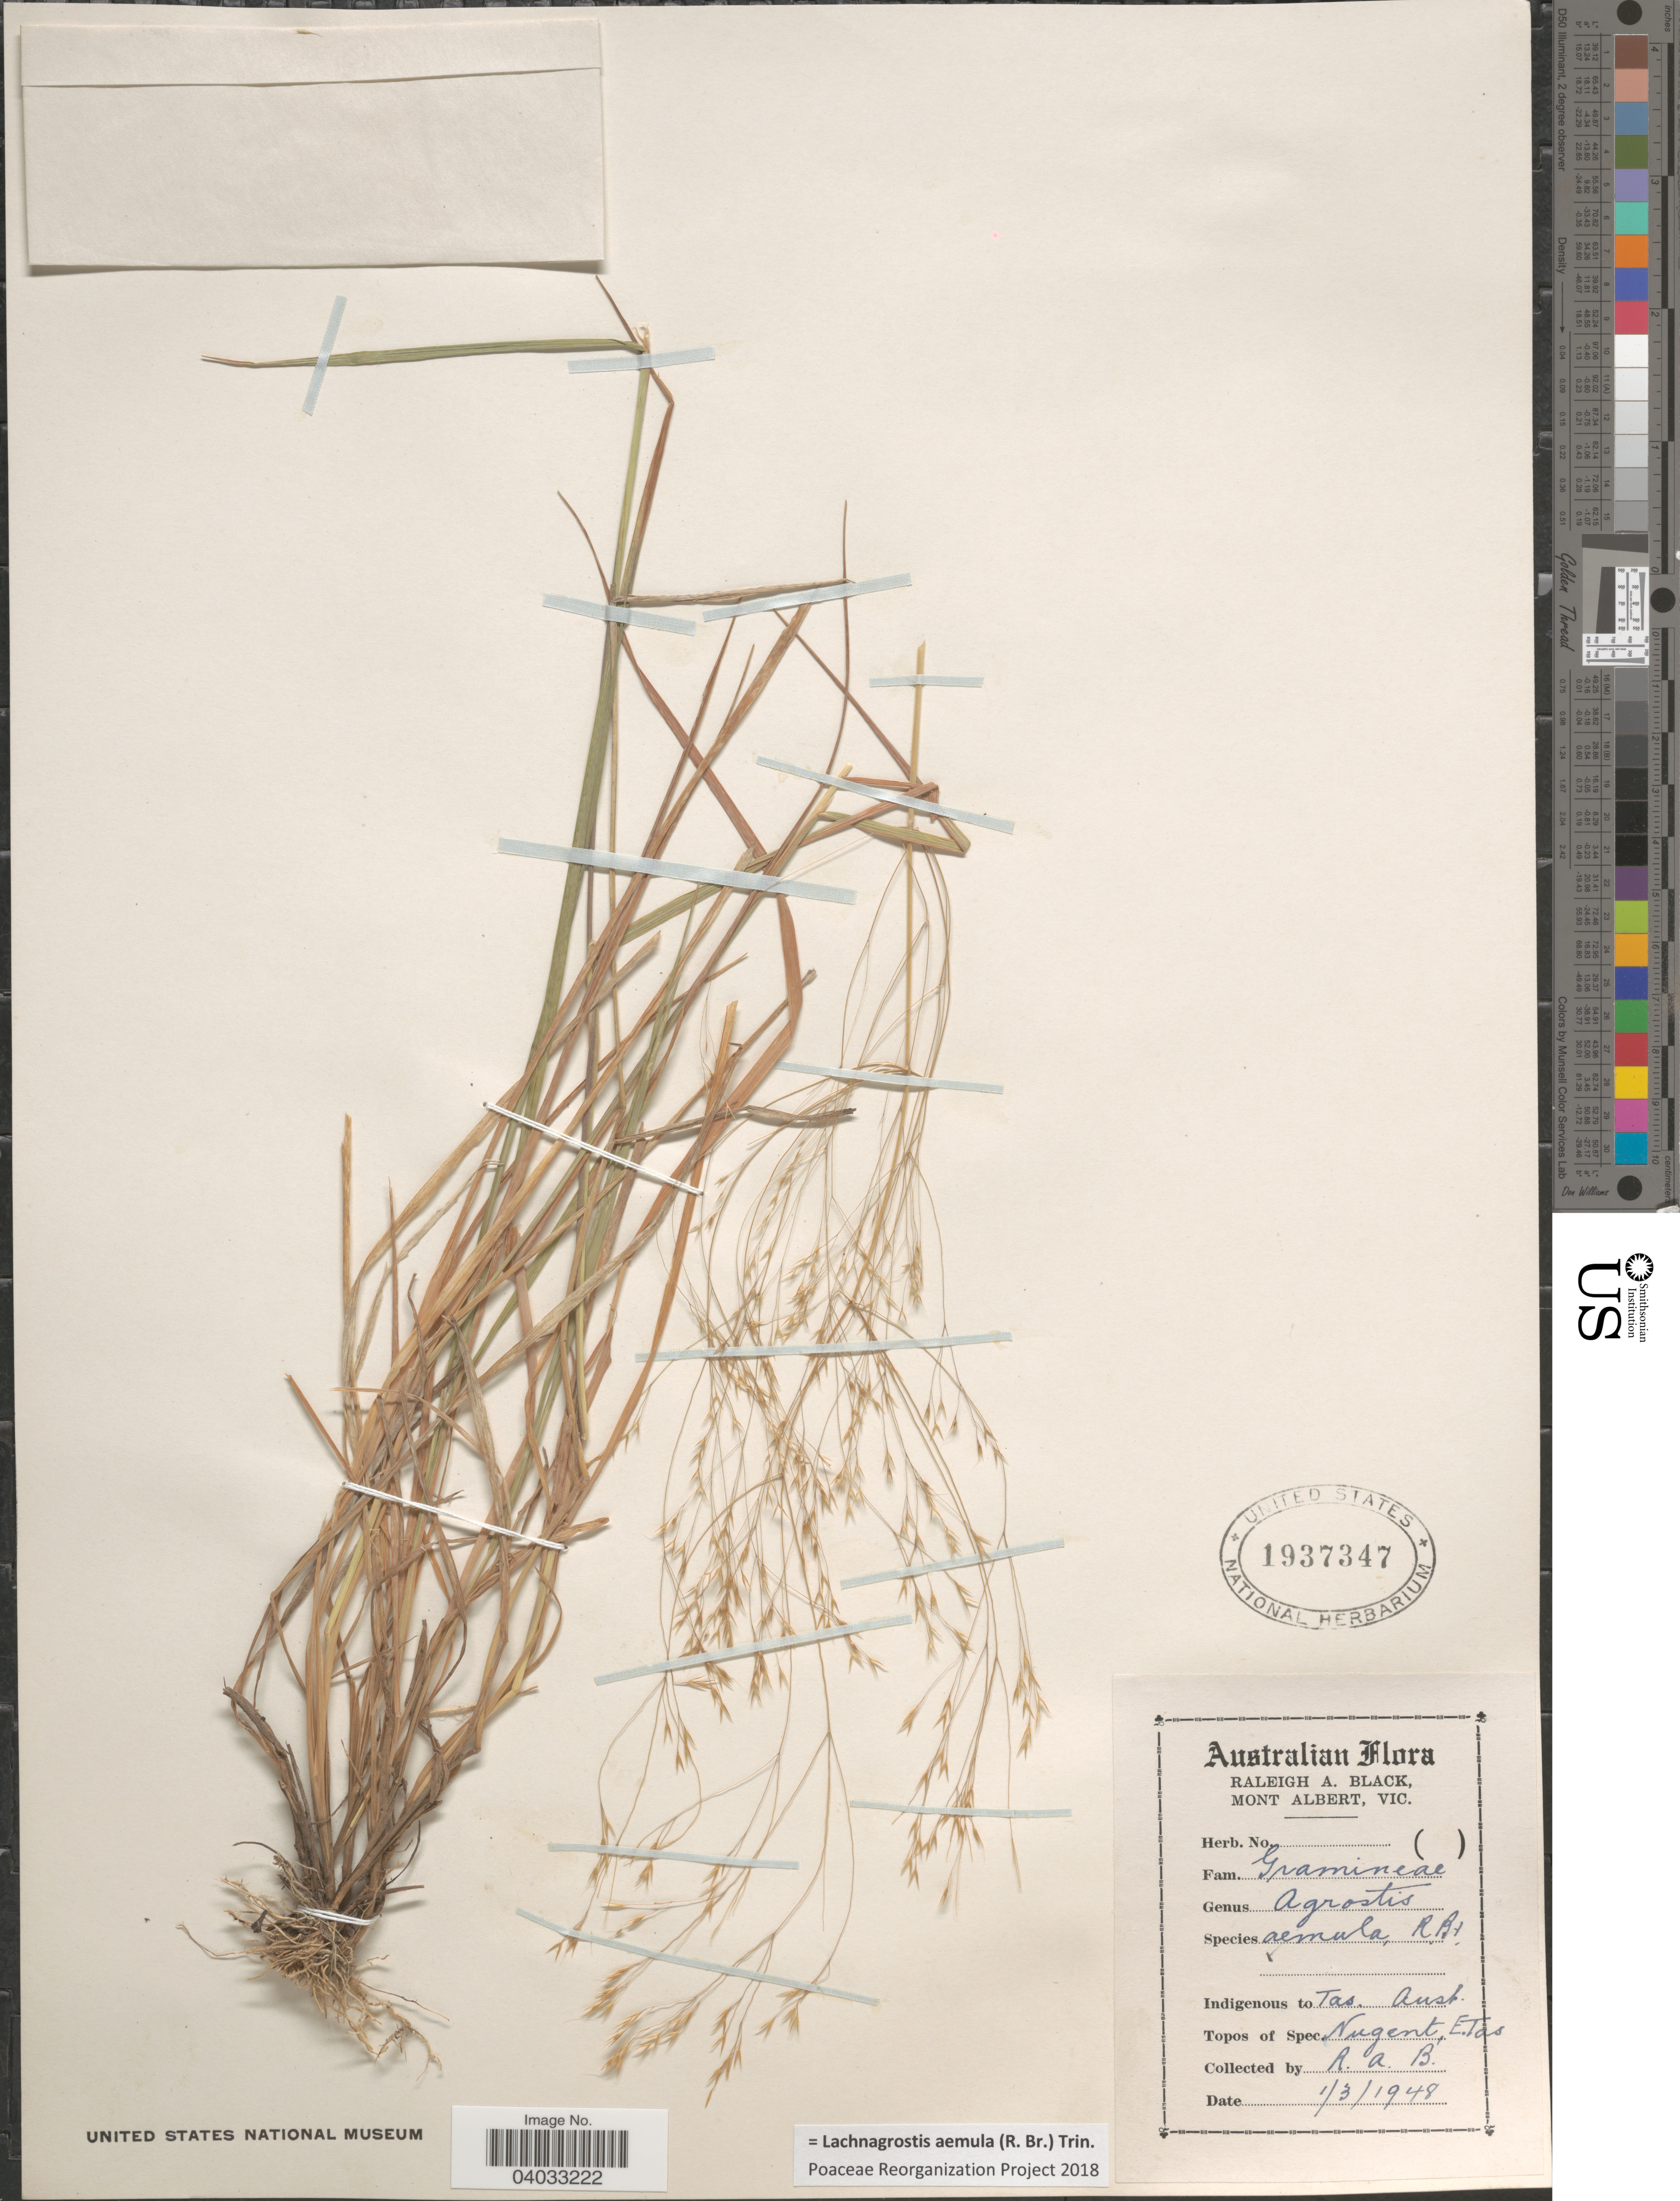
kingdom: Plantae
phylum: Tracheophyta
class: Liliopsida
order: Poales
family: Poaceae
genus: Lachnagrostis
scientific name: Lachnagrostis aemula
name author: (R. Br.) Trin.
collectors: R. A. Black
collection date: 1948-03-01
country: Australia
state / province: Tasmania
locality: Nugent, Tas.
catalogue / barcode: US 1937347